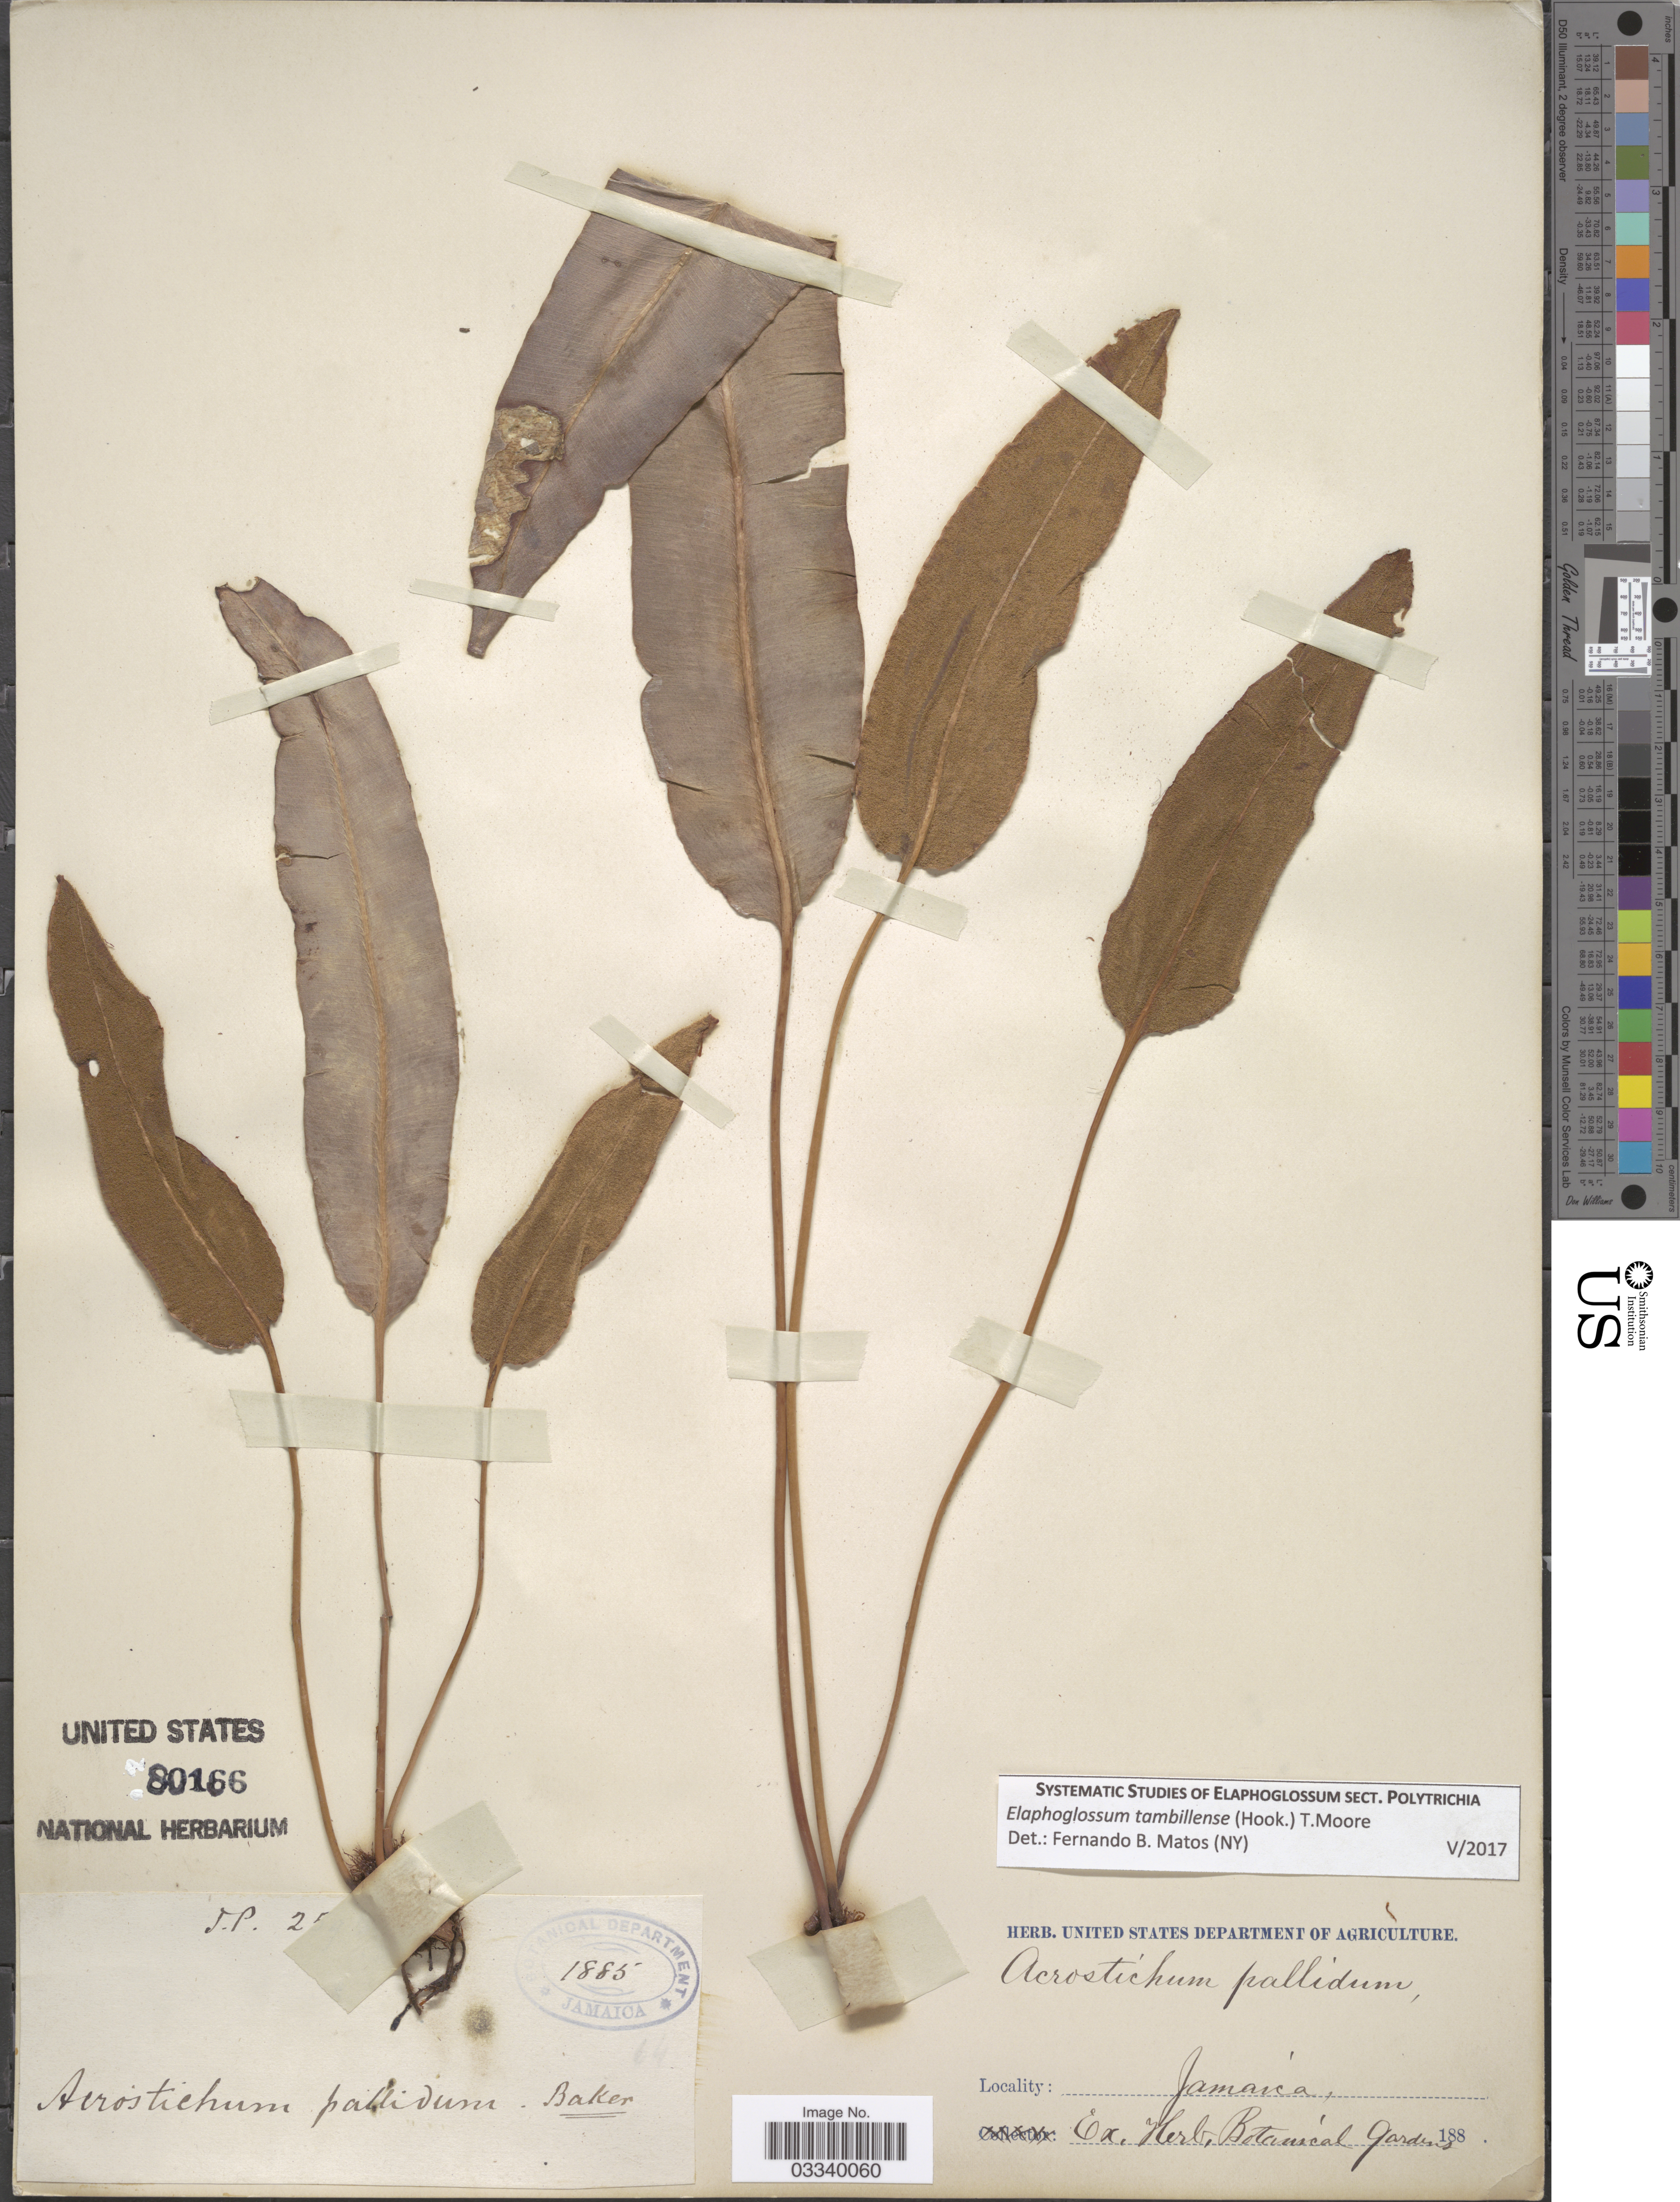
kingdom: Plantae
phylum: Tracheophyta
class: Polypodiopsida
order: Polypodiales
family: Dryopteridaceae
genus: Elaphoglossum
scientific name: Elaphoglossum tambillense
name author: (Hook.) T. Moore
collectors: Ex herb. Botanical gardens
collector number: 25!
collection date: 1885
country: Jamaica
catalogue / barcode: US 80166